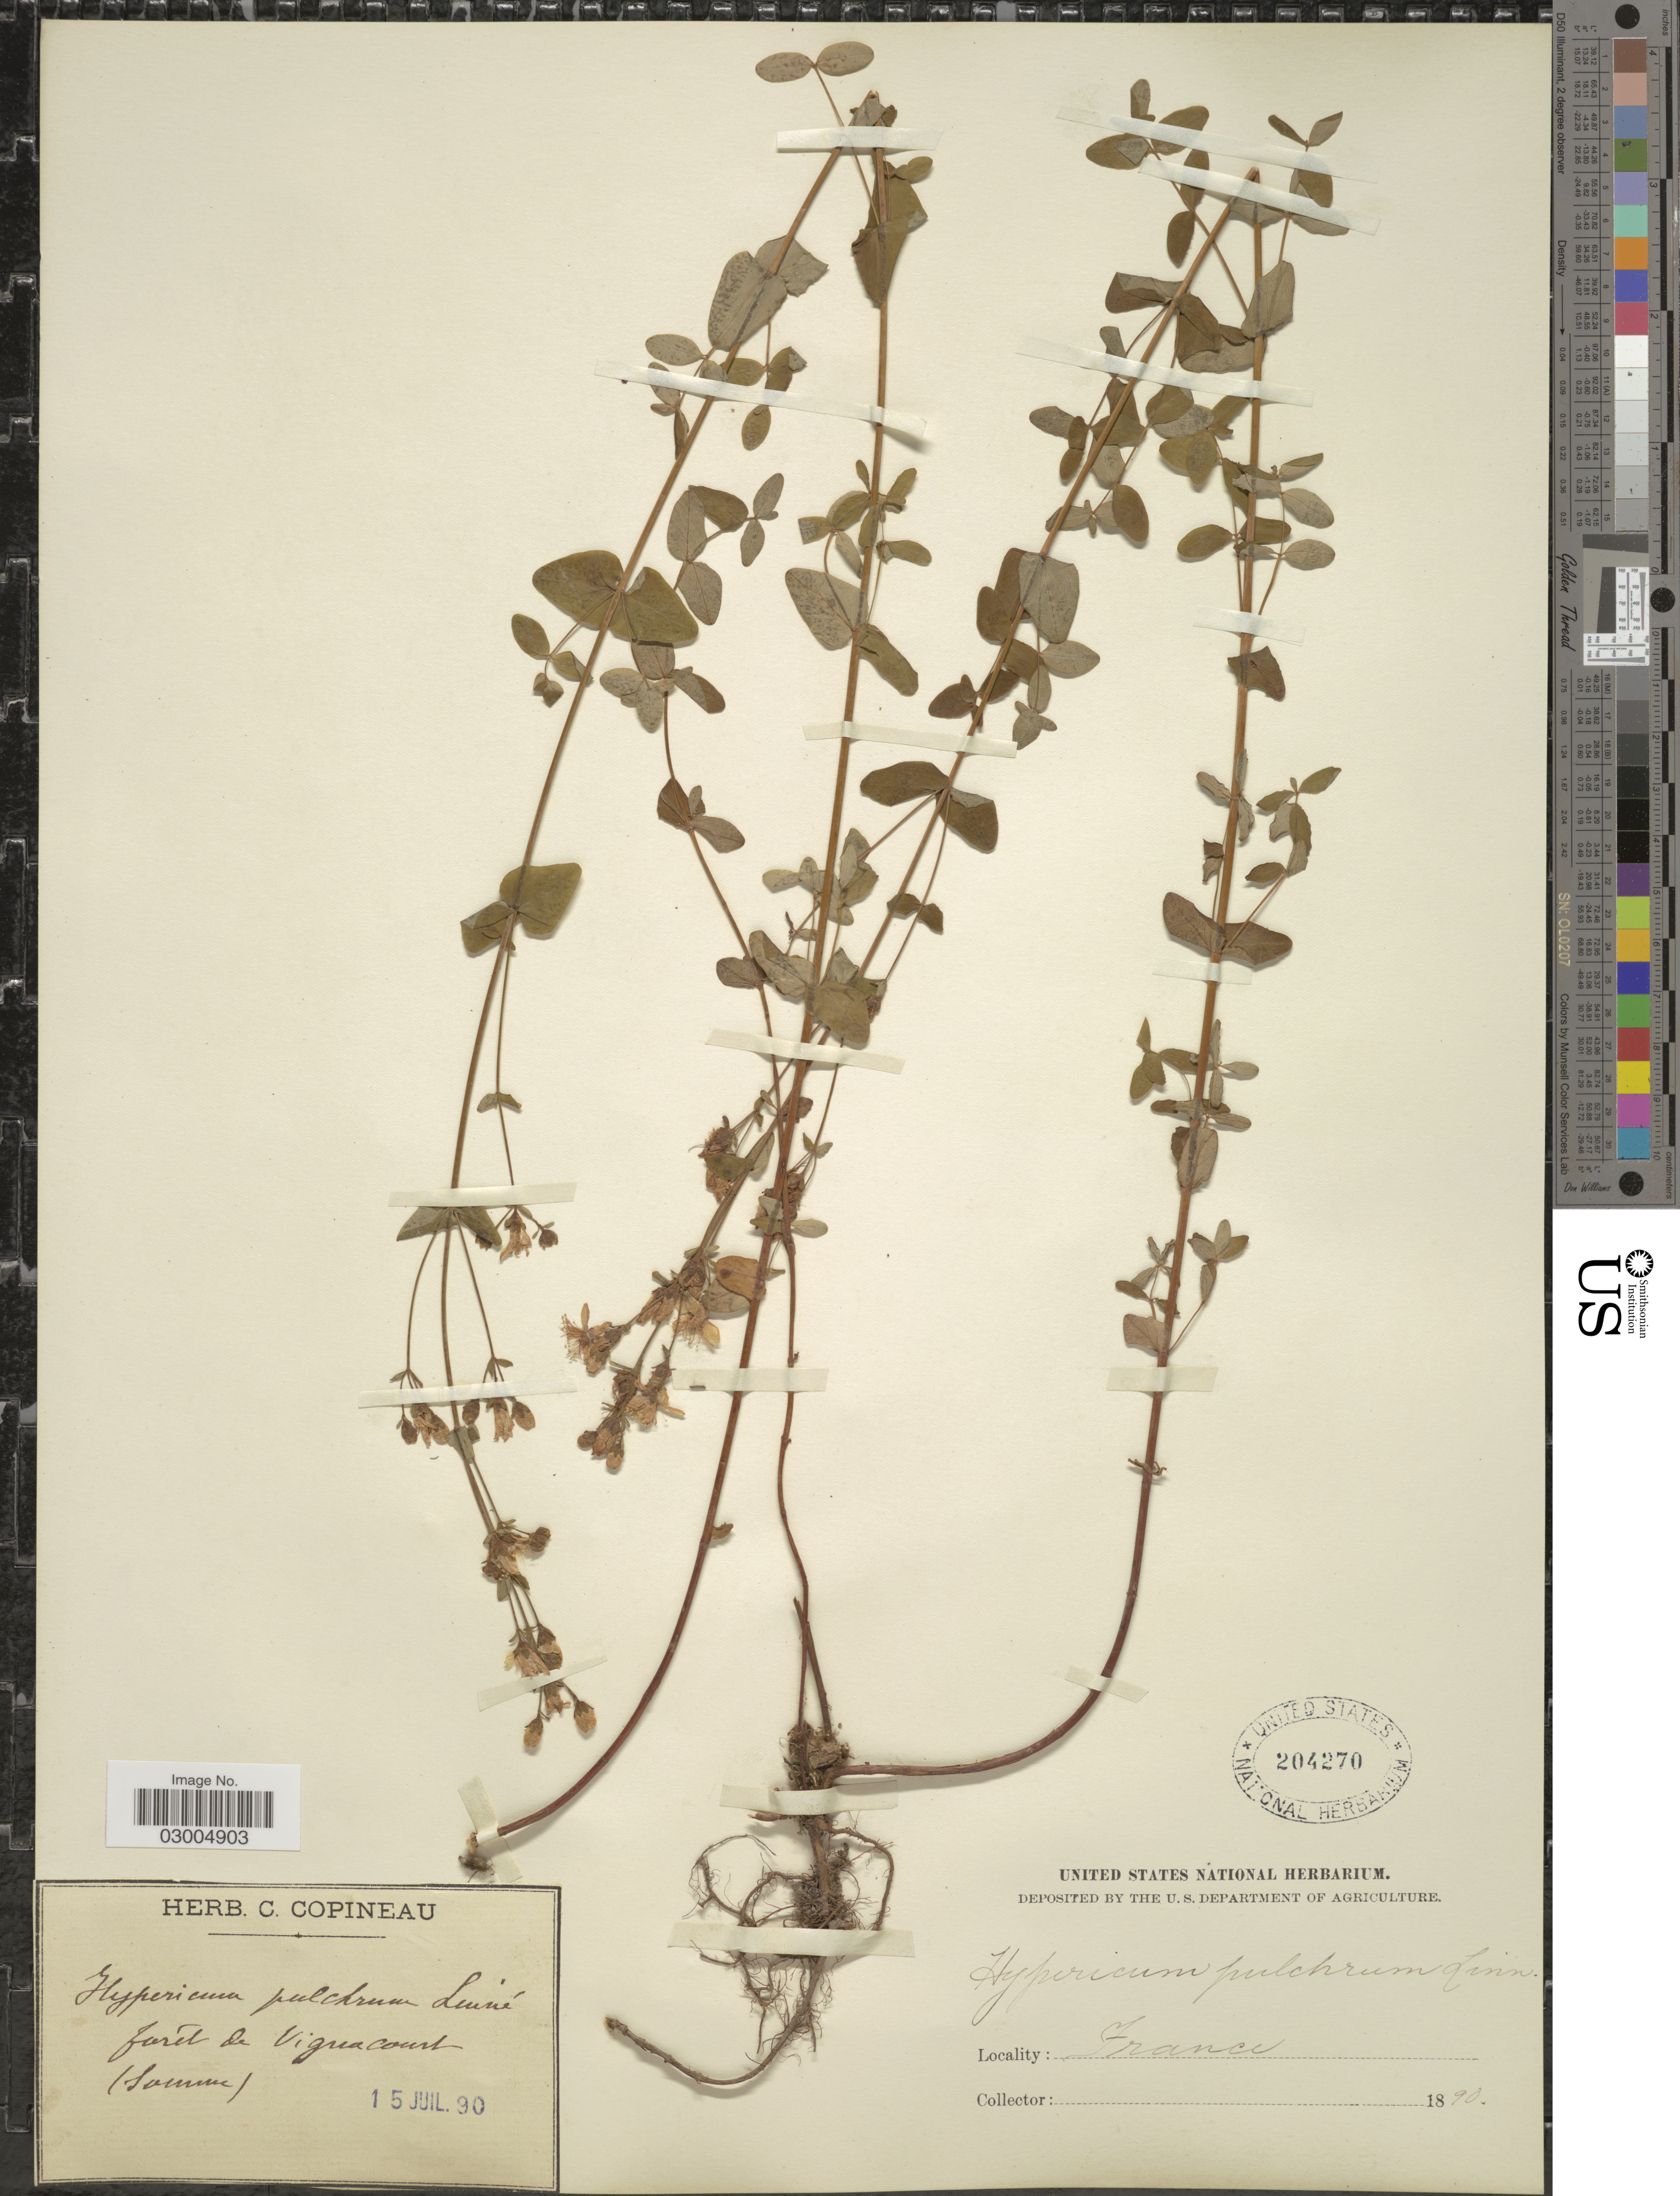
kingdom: Plantae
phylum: Tracheophyta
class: Magnoliopsida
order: Malpighiales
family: Hypericaceae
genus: Hypericum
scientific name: Hypericum pulchrum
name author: L.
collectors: ex herb. C. Copineau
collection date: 1890-07-15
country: France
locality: Forêt de Vignacourt (Somme).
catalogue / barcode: US 204270